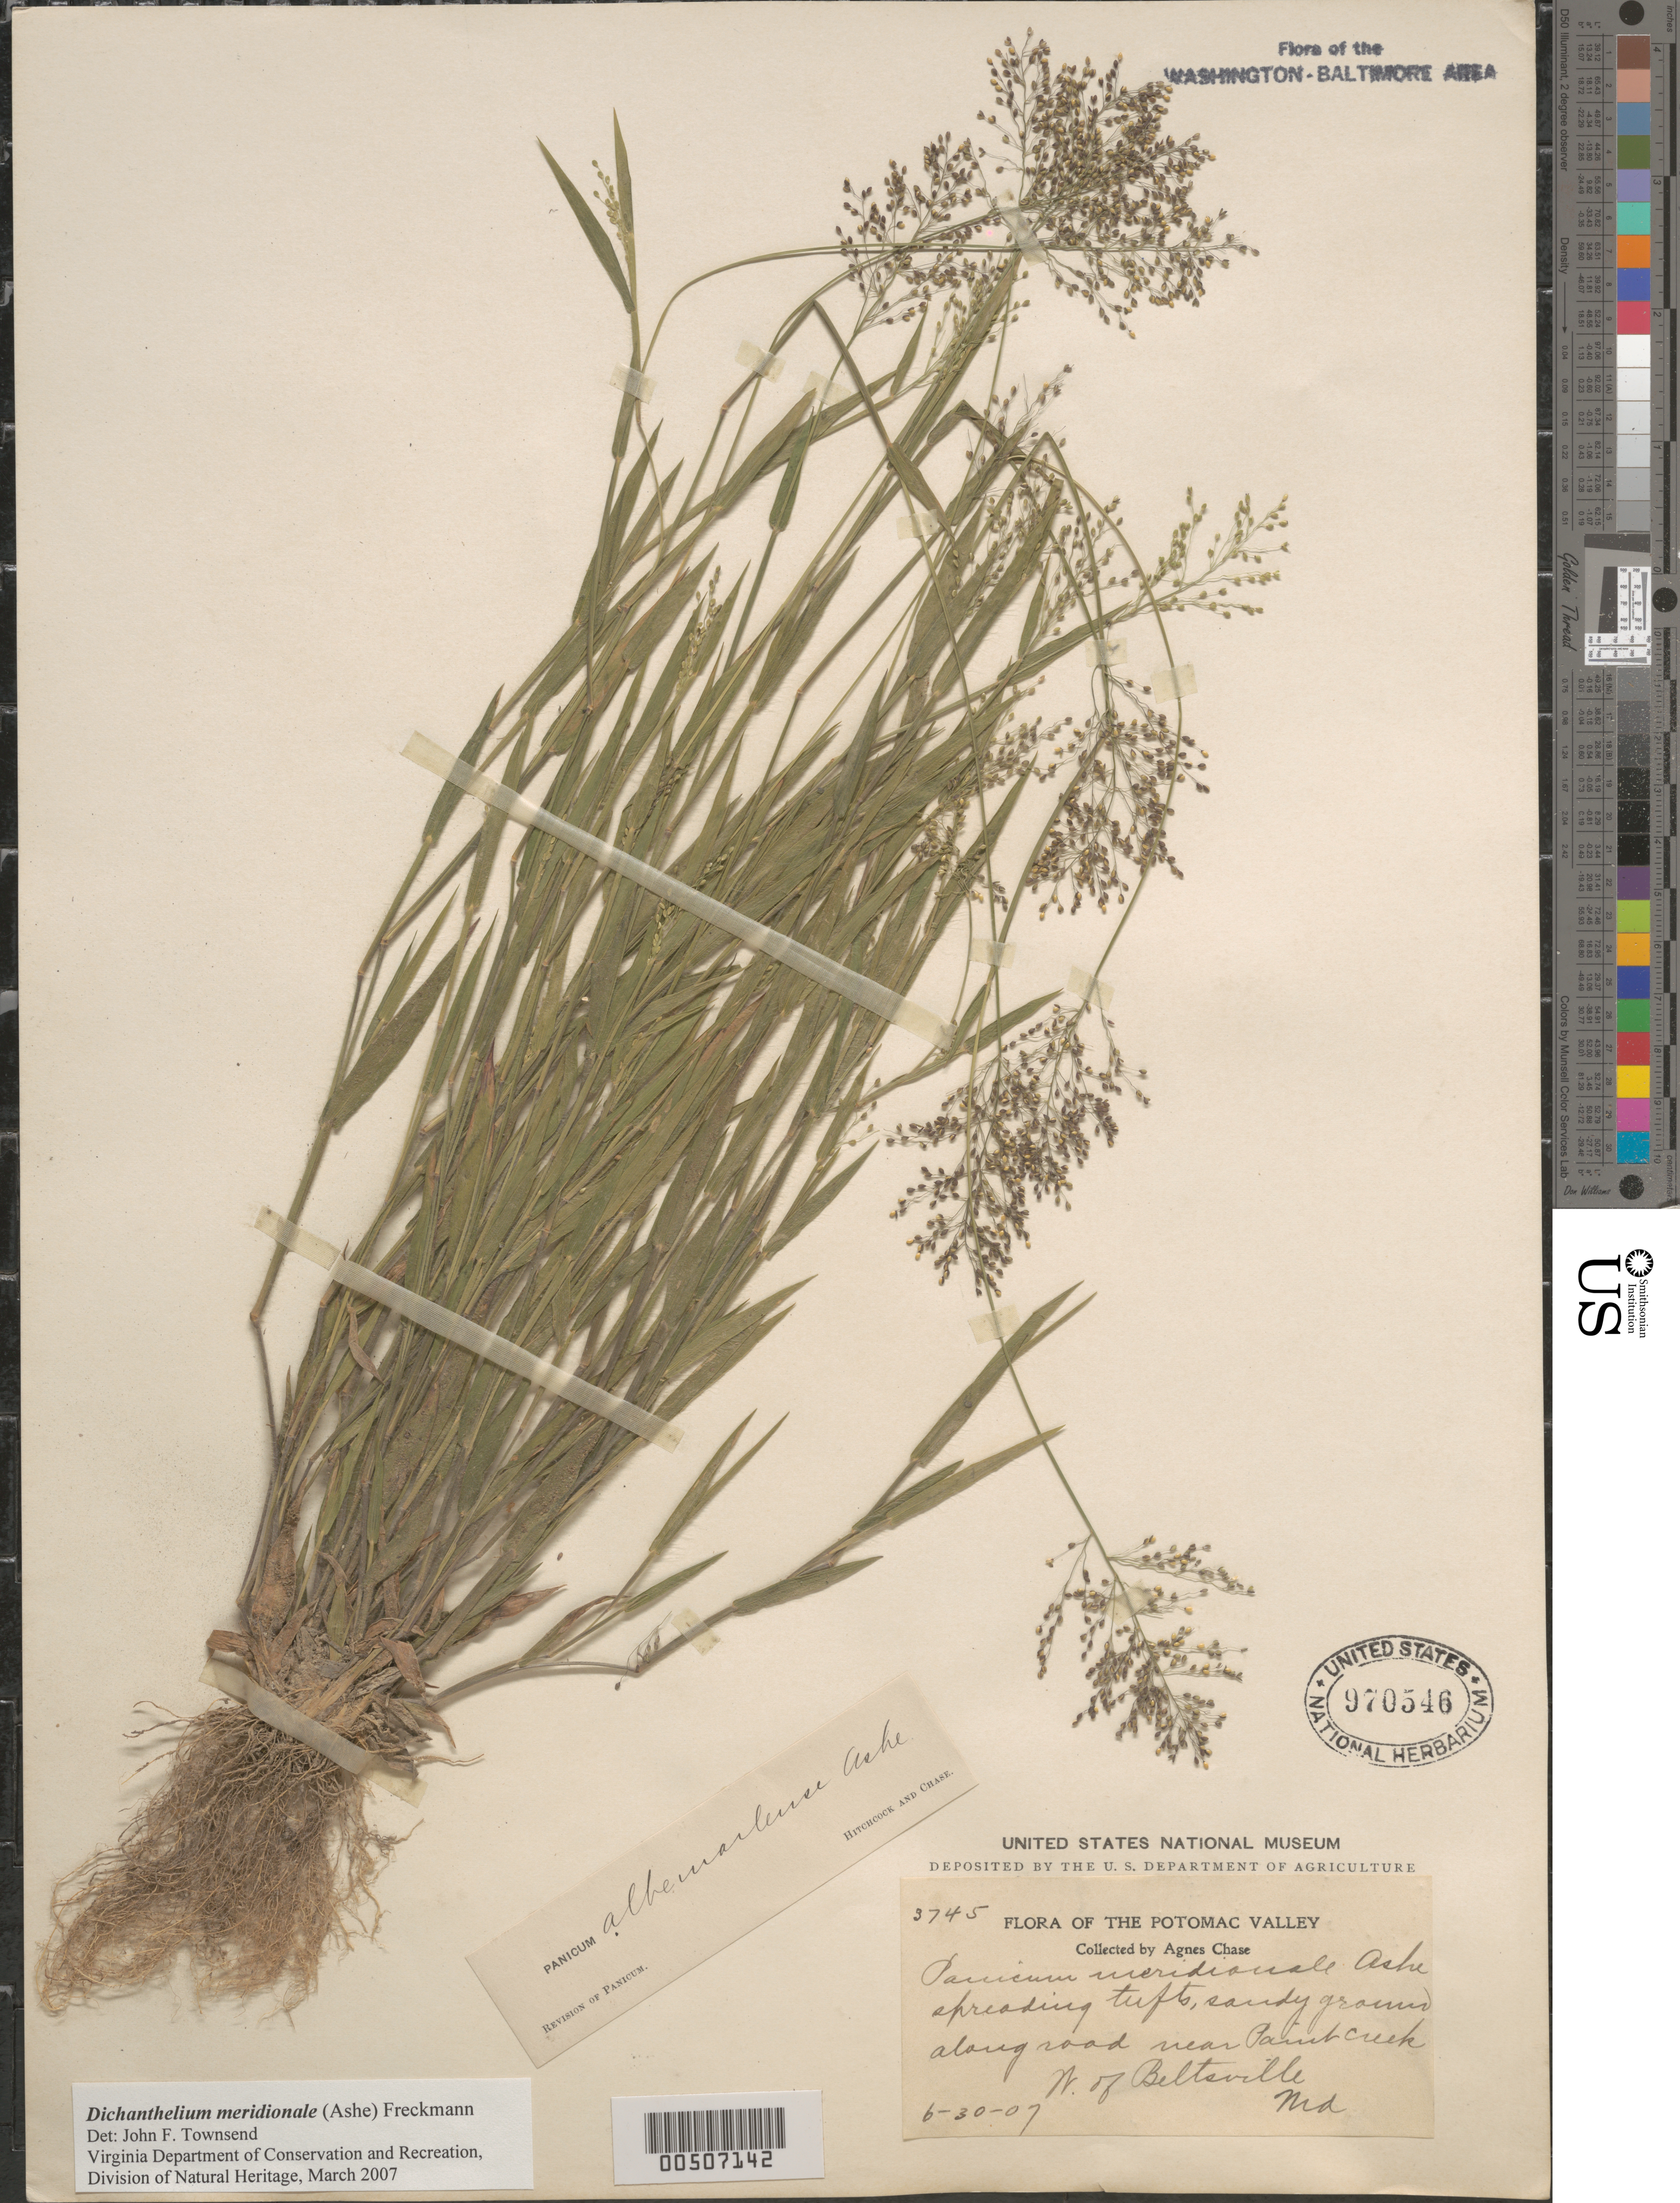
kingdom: Plantae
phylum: Tracheophyta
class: Liliopsida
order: Poales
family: Poaceae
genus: Dichanthelium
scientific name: Dichanthelium meridionale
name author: (Ashe) Freckmann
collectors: A. Chase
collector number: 3745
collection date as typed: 30 Jun 1907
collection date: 1907-06-30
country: United States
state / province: Maryland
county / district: Prince George's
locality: W of Beltsville, near Paint Creek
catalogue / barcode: US 970546